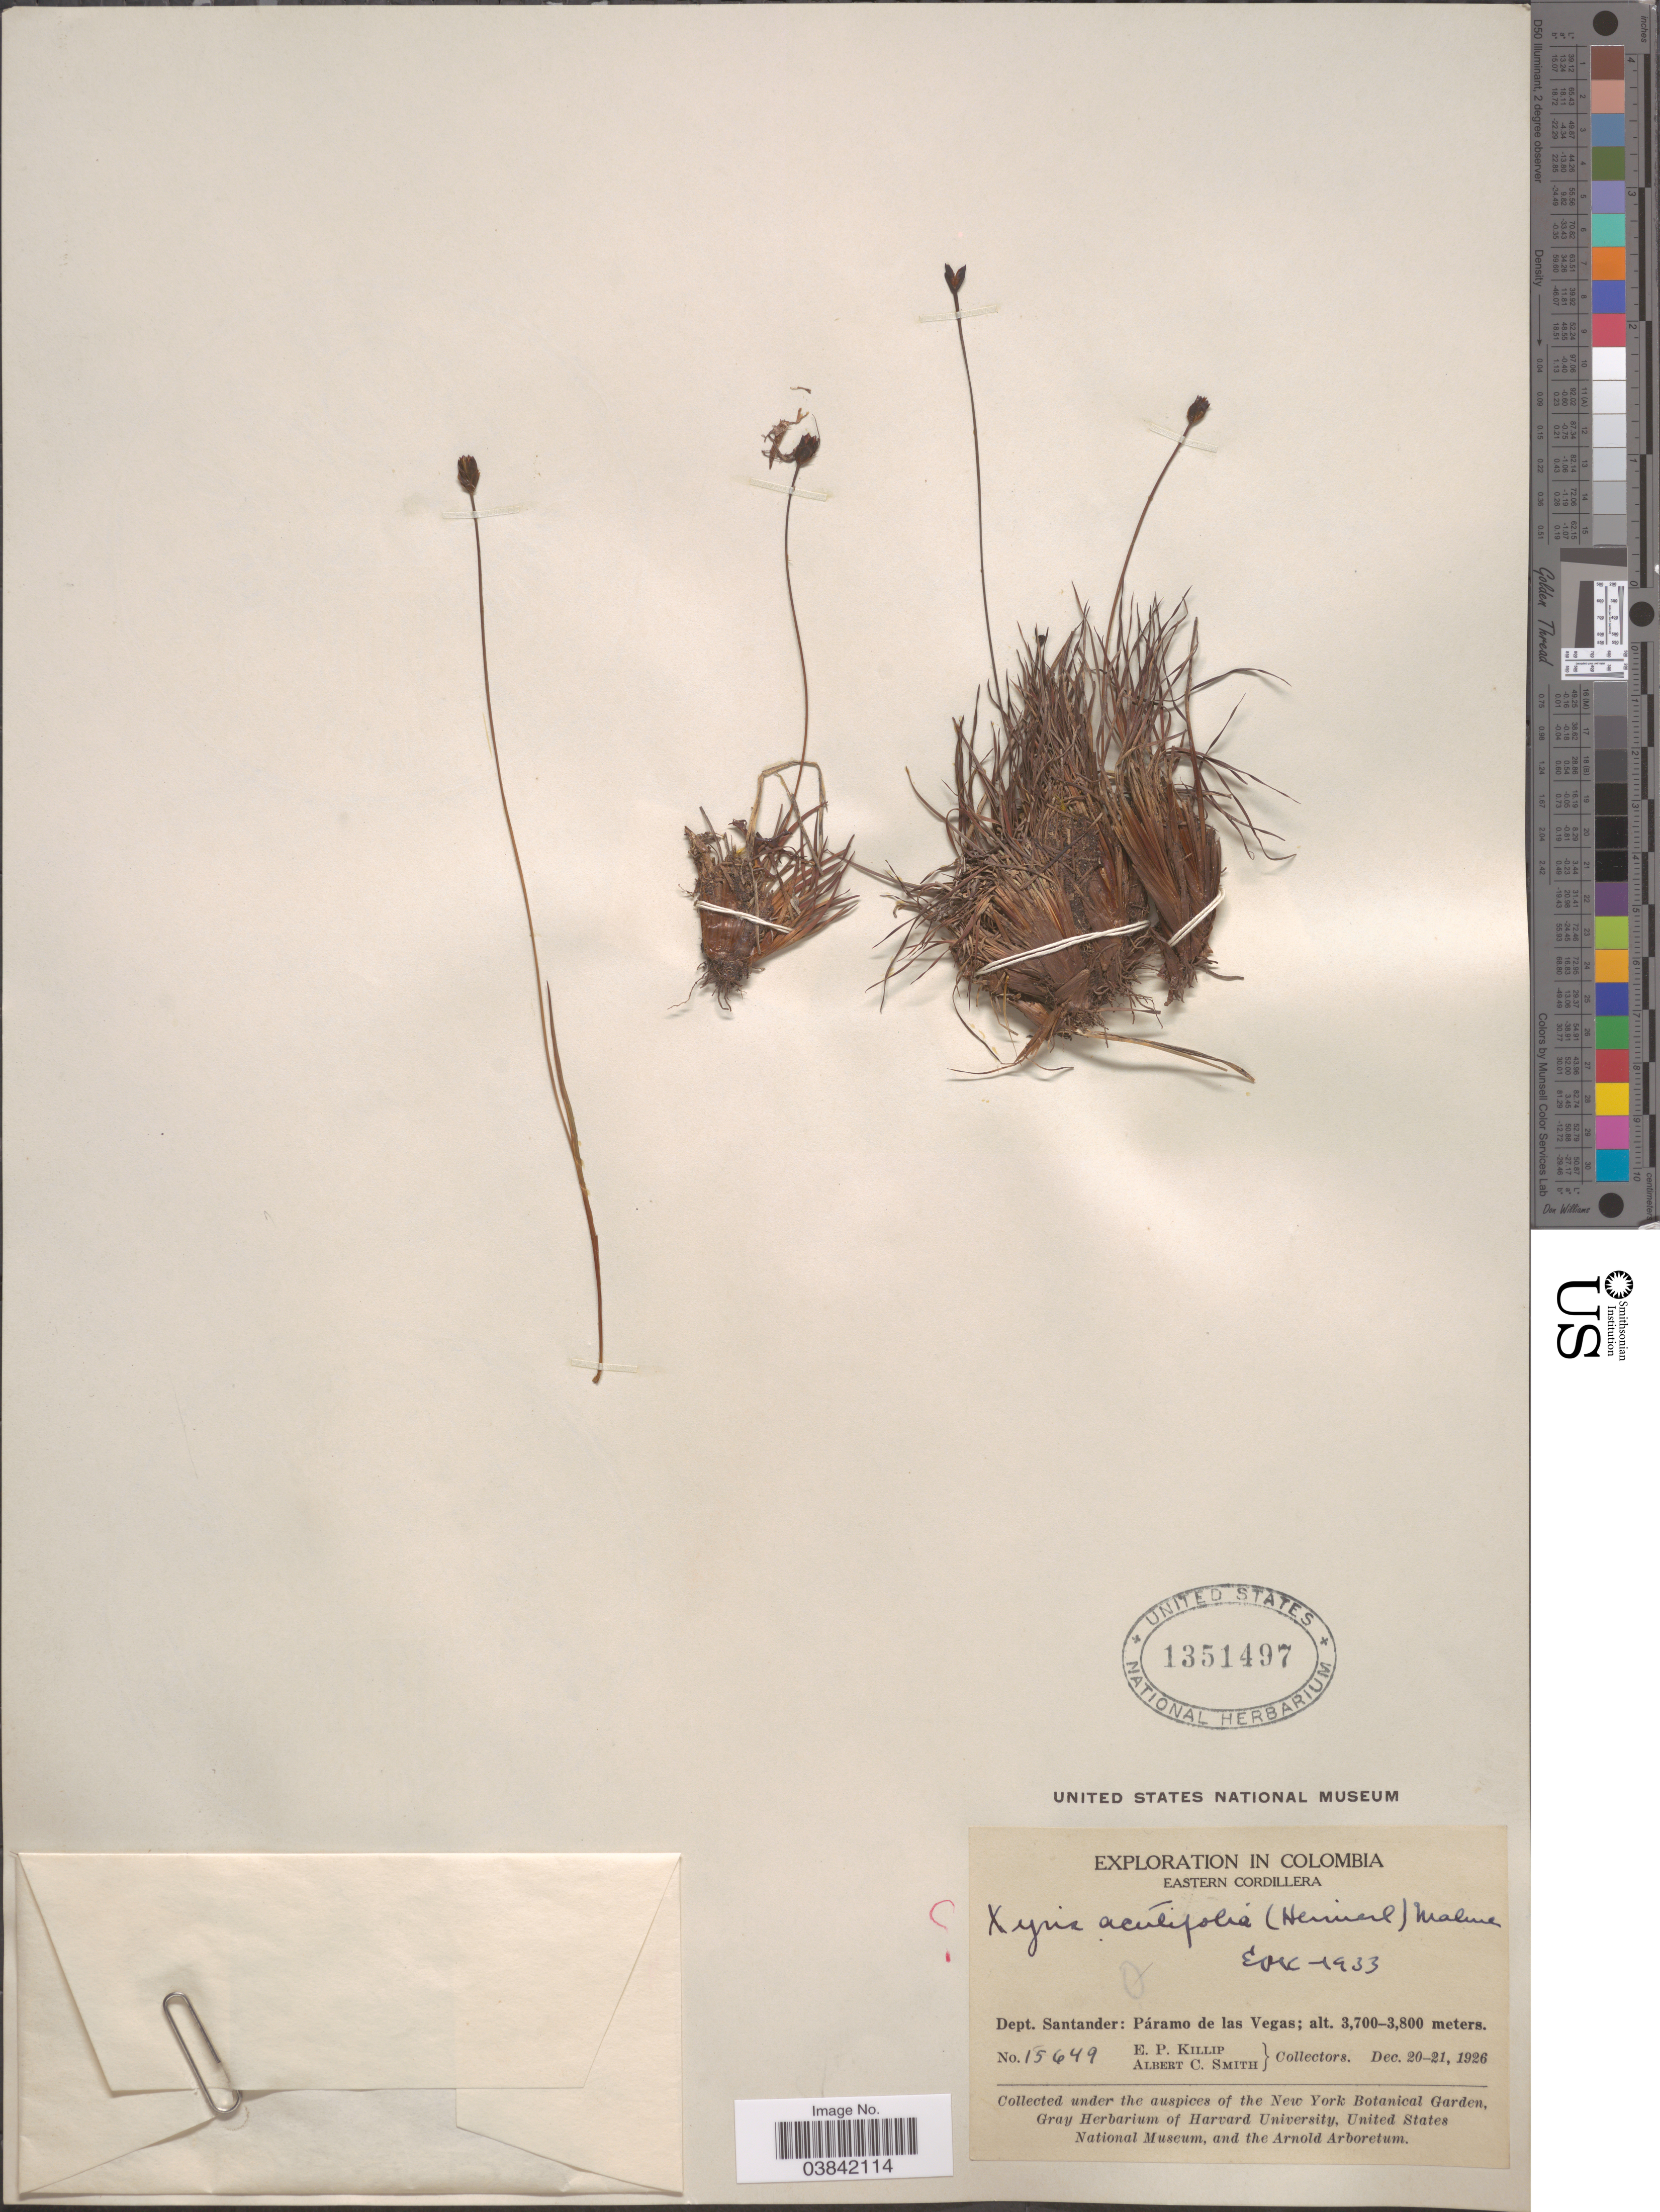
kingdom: Plantae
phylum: Tracheophyta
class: Liliopsida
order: Poales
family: Xyridaceae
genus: Xyris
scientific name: Xyris acutifolia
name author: (Heimerl) Malme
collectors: E. P. Killip & A. C. Smith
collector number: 15649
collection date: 1926-12-20/1926-12-21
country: Colombia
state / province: Santander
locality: Eastern Cordillera. Dept. Santander: Páramo de las Vegas.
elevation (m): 3700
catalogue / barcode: US 1351497